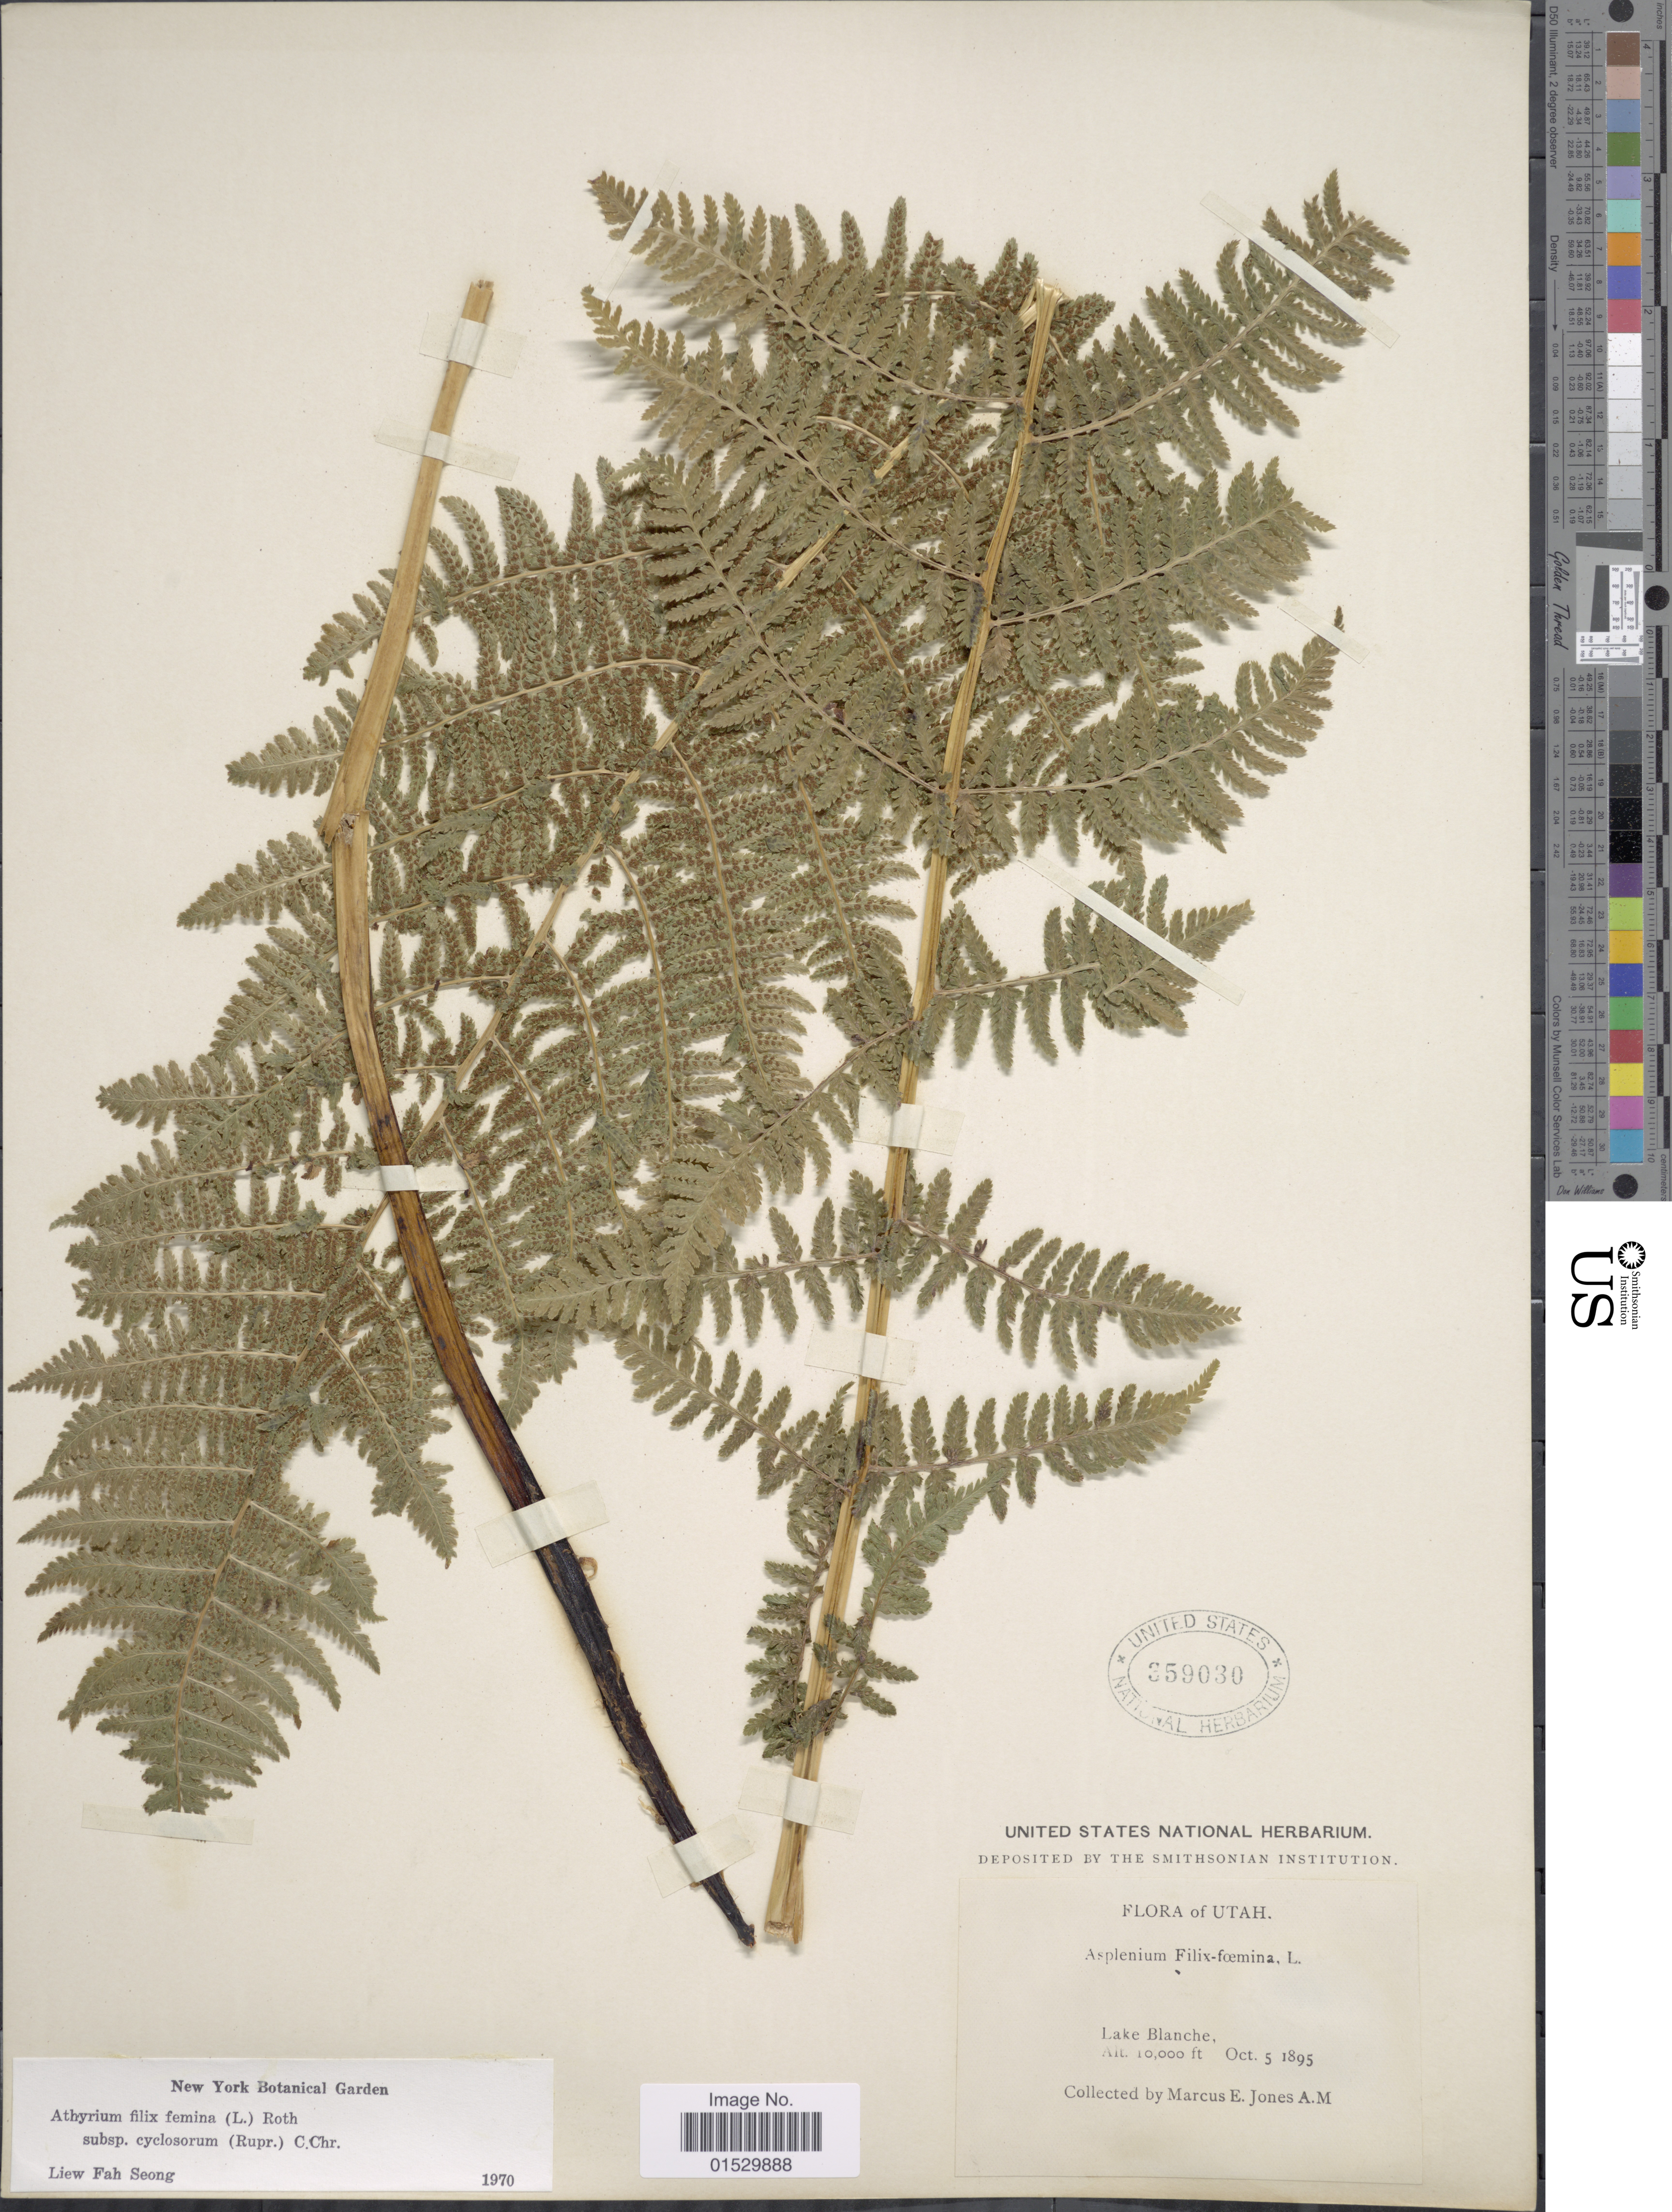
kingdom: Plantae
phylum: Tracheophyta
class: Polypodiopsida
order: Polypodiales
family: Athyriaceae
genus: Athyrium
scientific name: Athyrium filix-femina subsp. cyclosorum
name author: (Rupr.) C. Chr.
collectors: M. E. Jones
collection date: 1895-10-05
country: United States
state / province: Utah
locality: Lake Blanche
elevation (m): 3048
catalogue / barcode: US 359030